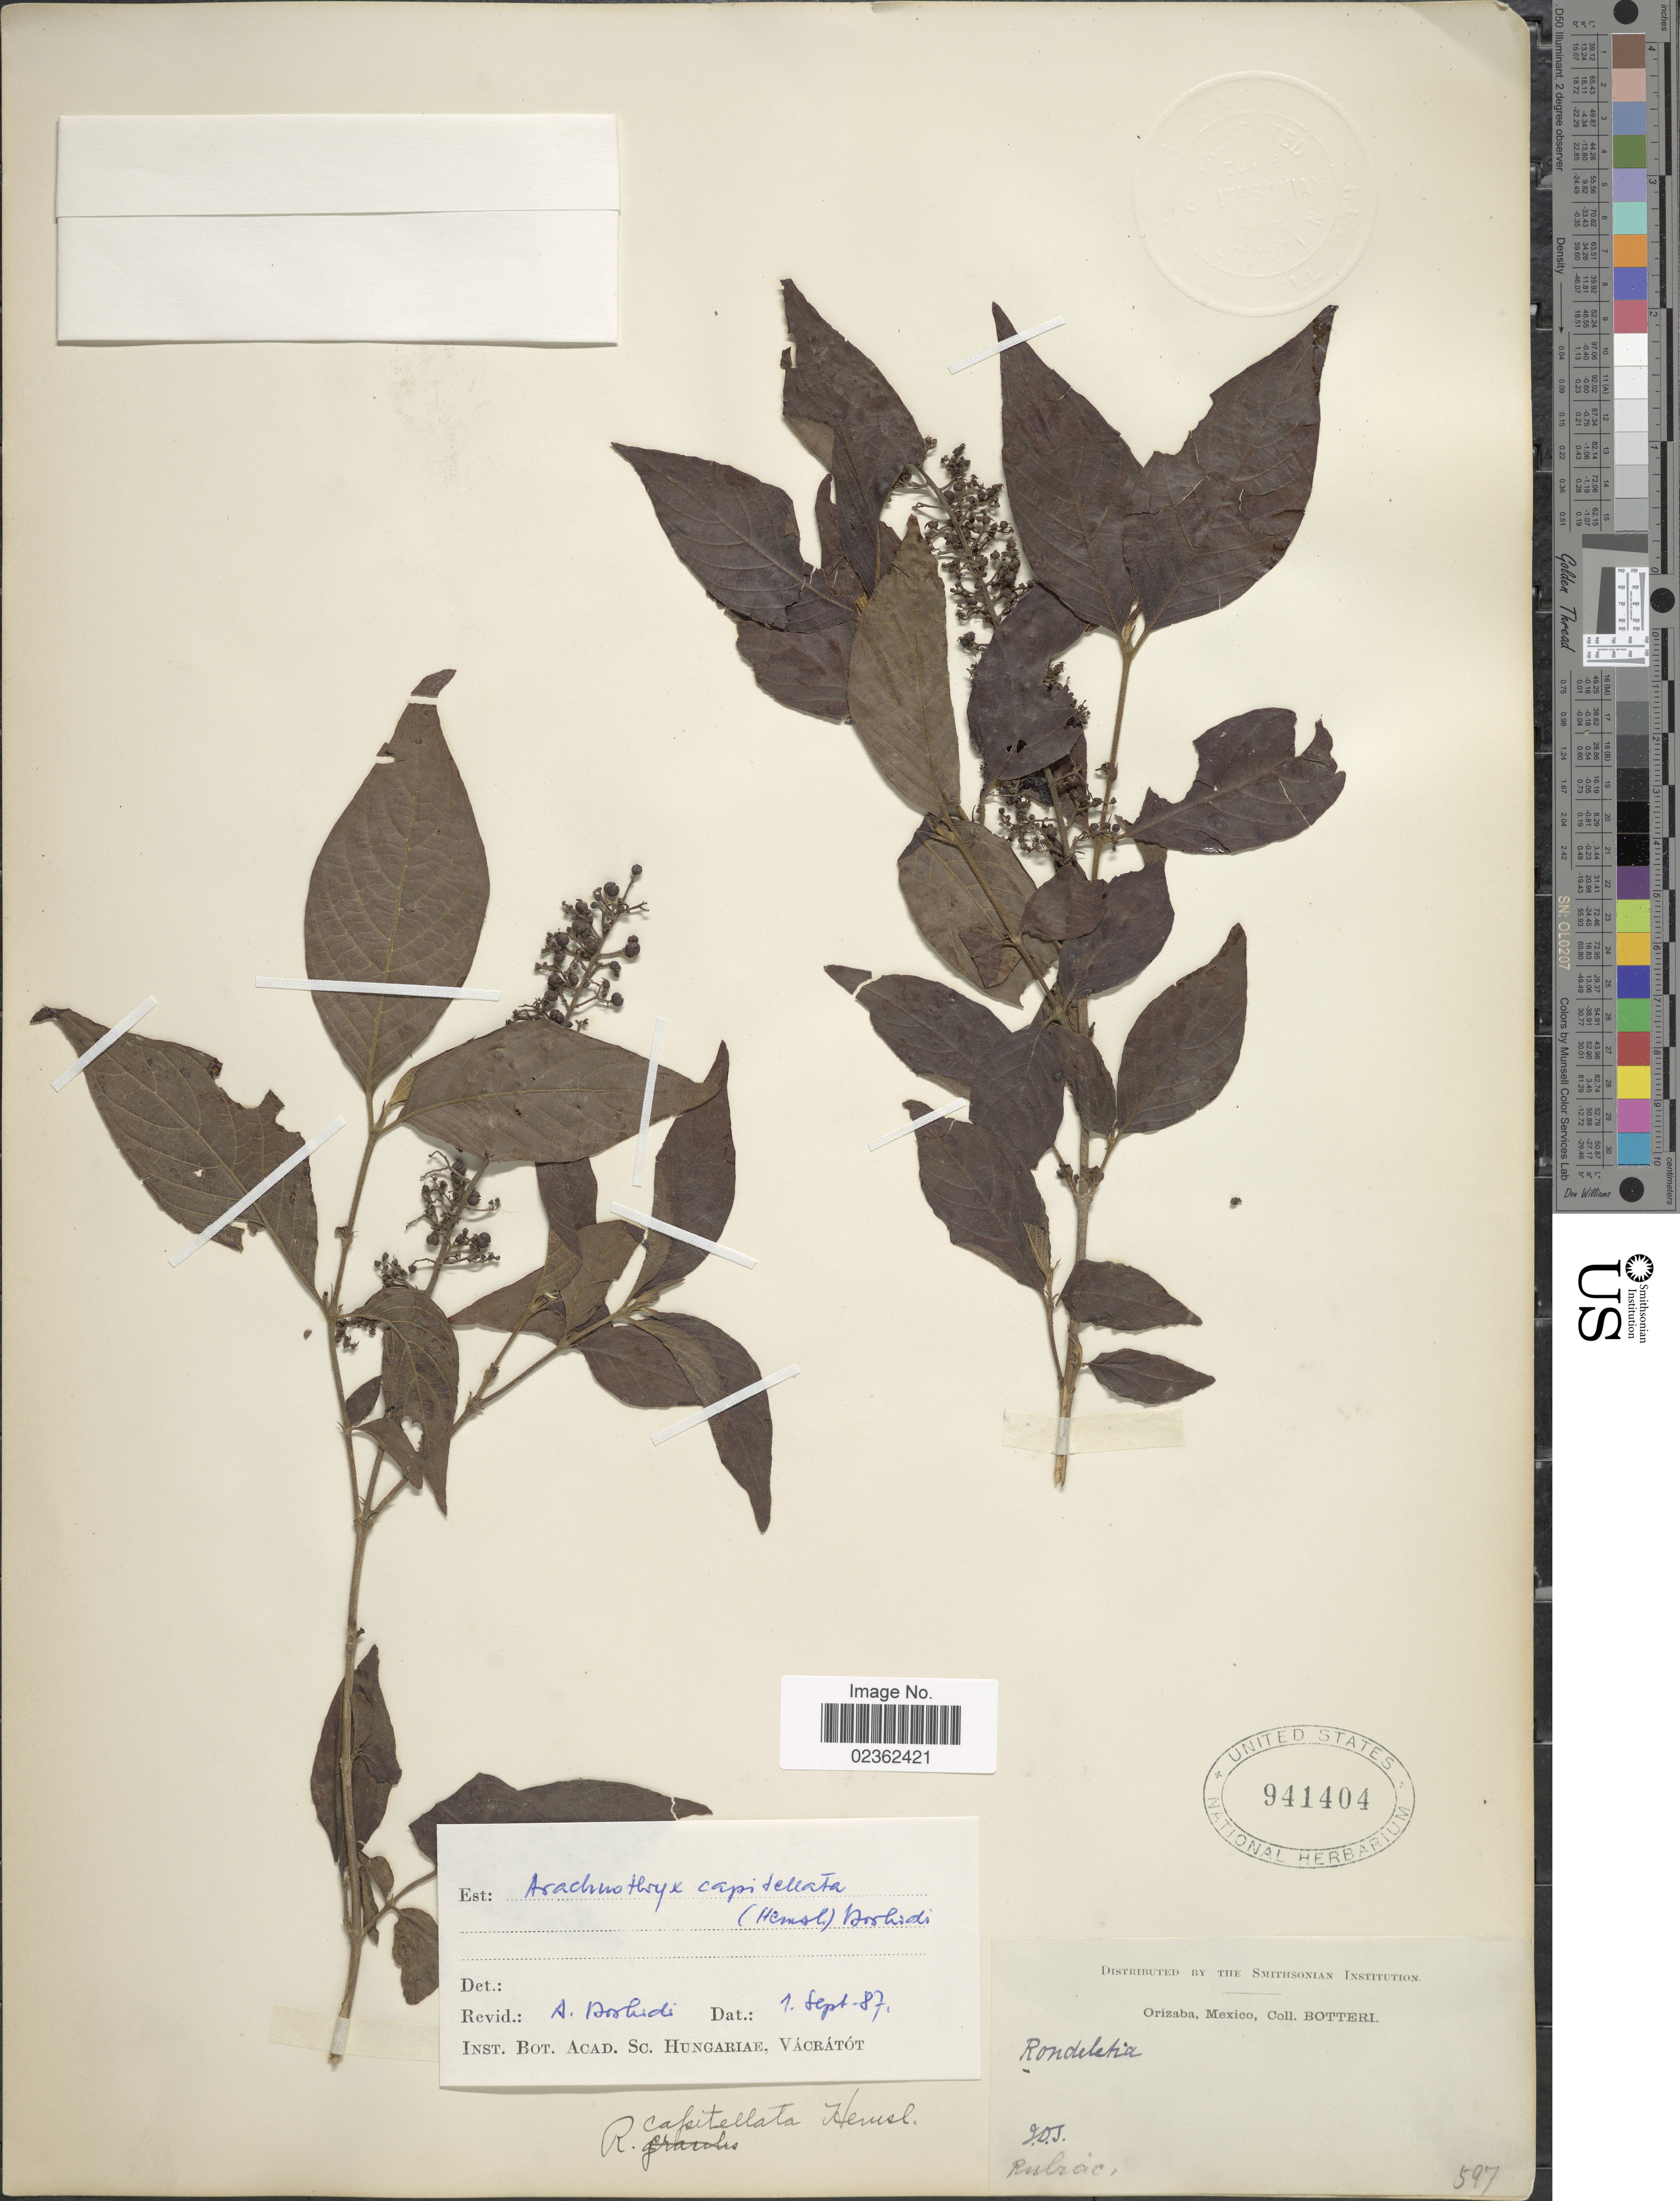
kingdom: Plantae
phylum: Tracheophyta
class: Magnoliopsida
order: Gentianales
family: Rubiaceae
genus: Arachnothryx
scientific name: Arachnothryx capitellata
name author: (Hemsl.) Borhidi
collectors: -. Botteri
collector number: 597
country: Mexico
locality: Orizaba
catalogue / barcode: US 941404